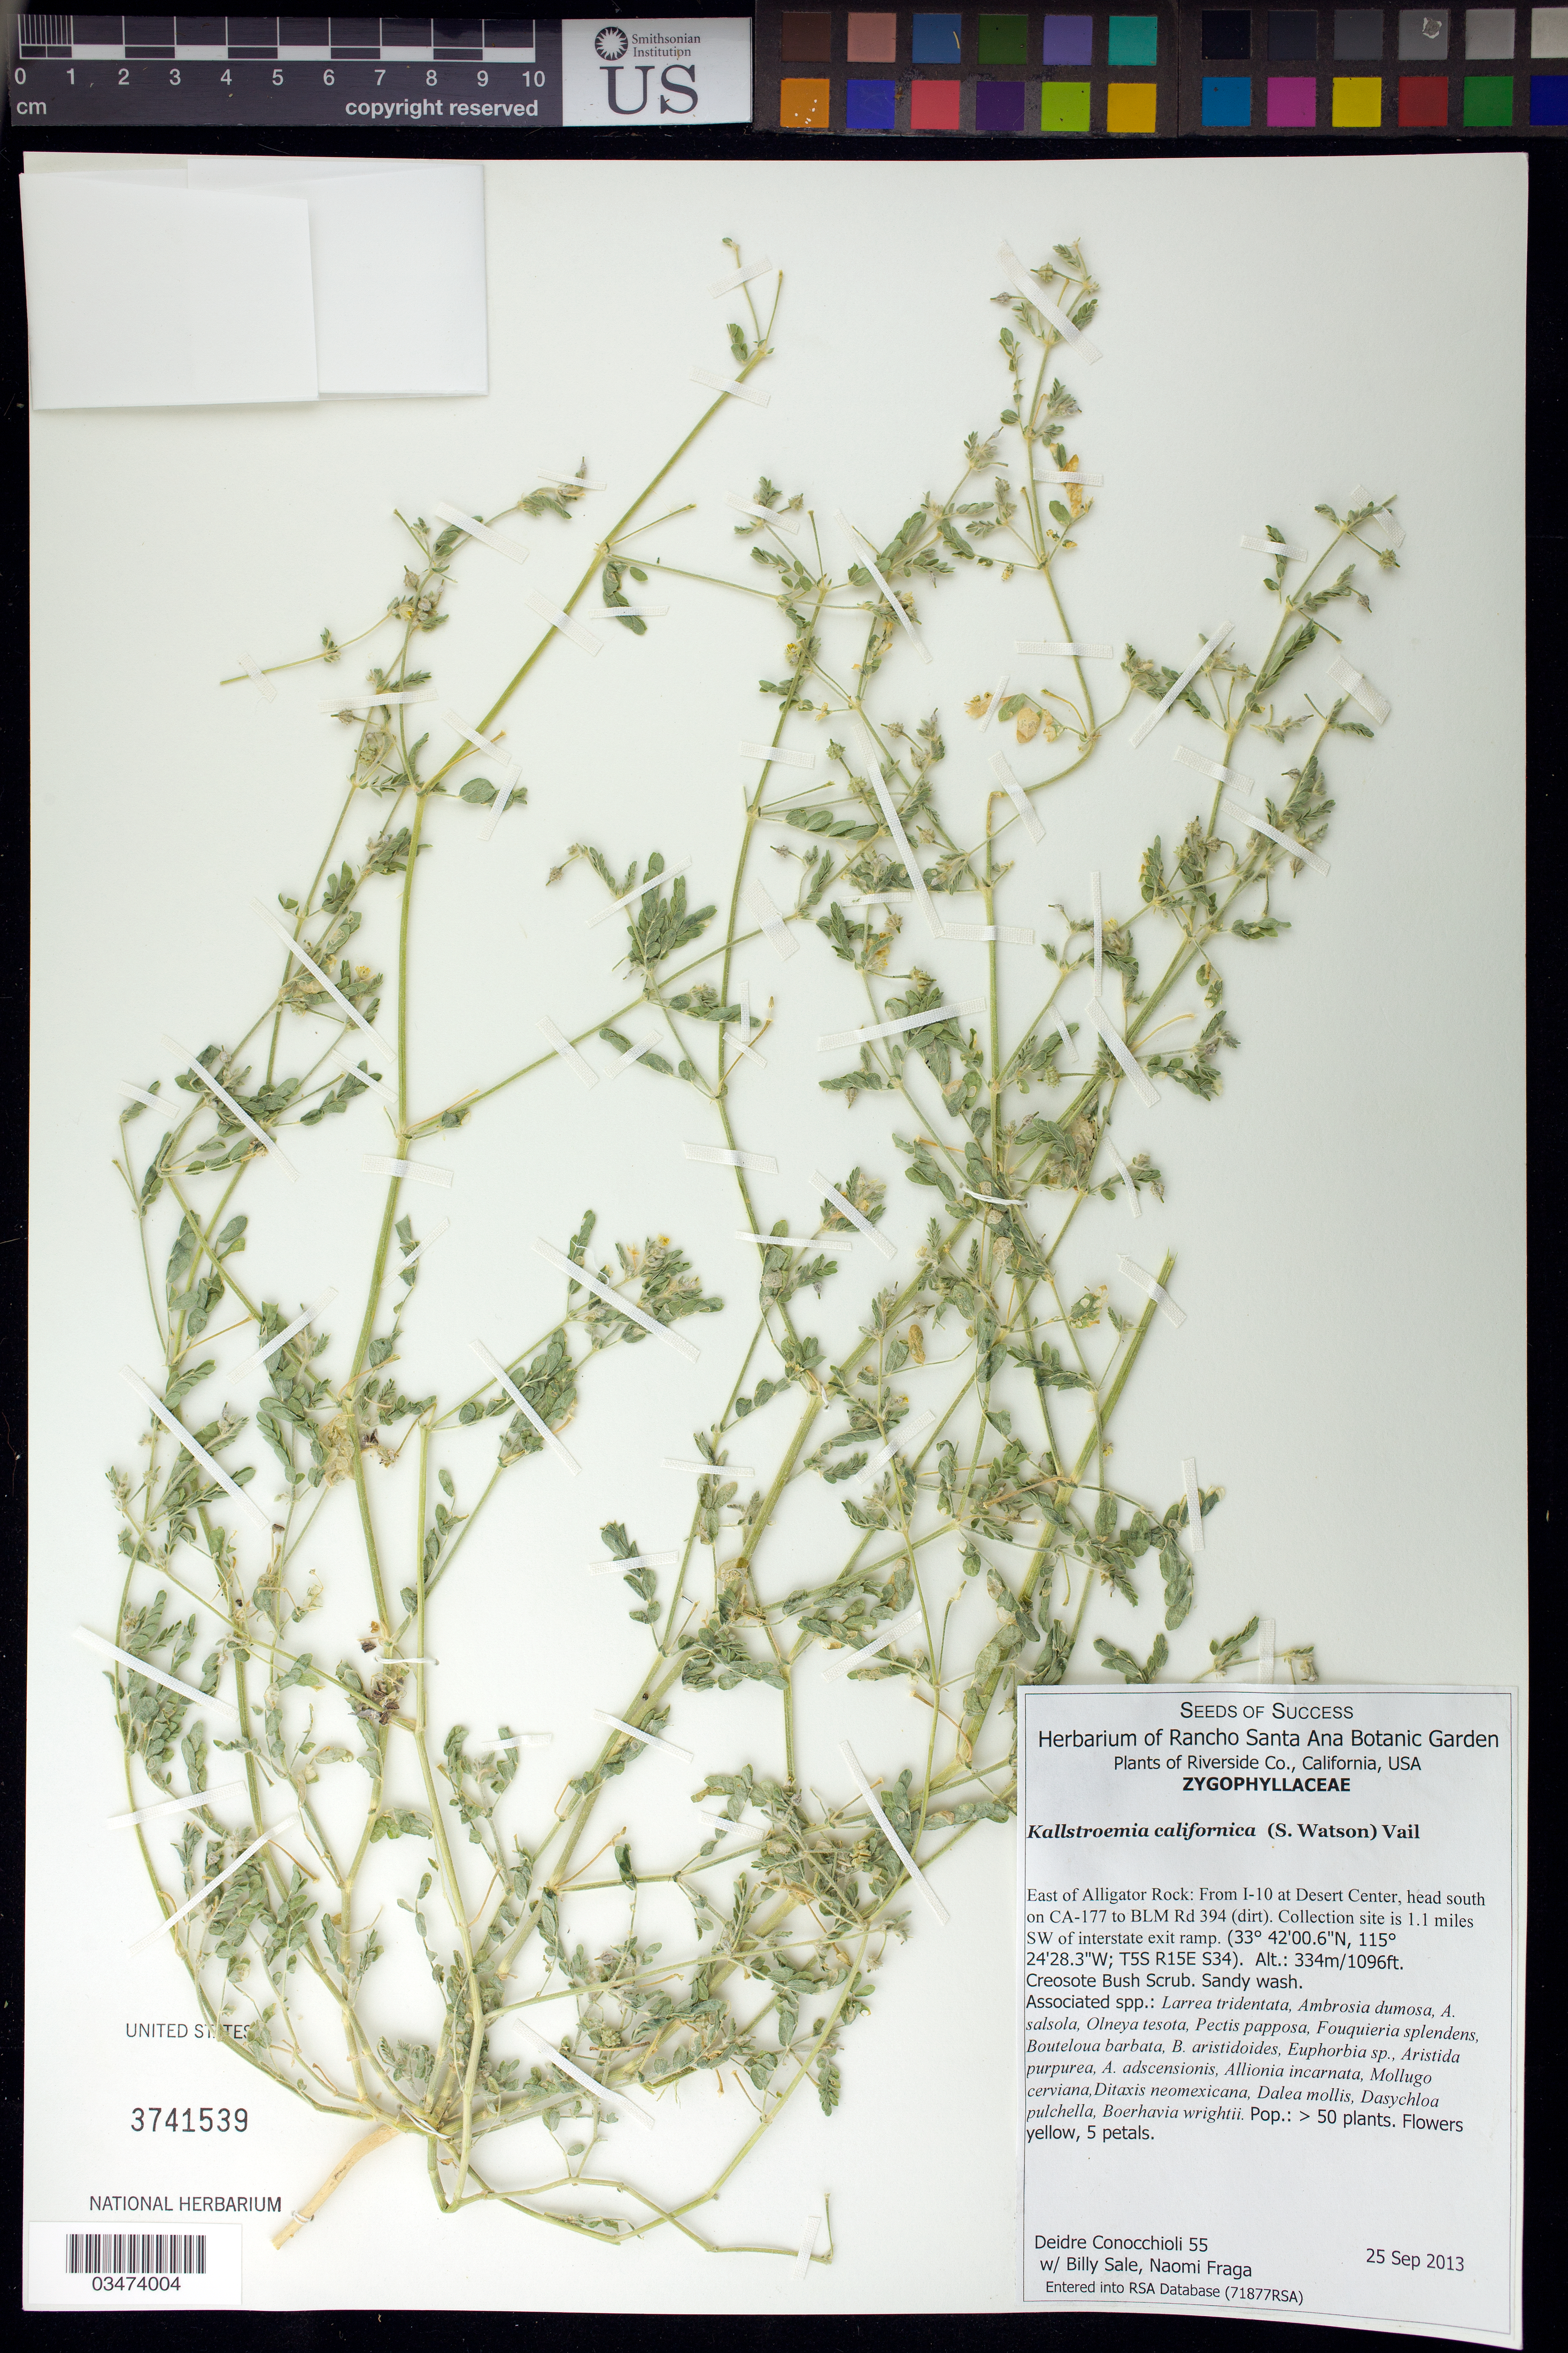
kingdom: Plantae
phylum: Tracheophyta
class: Magnoliopsida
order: Zygophyllales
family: Zygophyllaceae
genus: Kallstroemia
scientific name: Kallstroemia californica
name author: (S. Watson) Vail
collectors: D. Conocchioli, B. Sale & N. Fraga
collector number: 55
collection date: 2013-09-25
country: United States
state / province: California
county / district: Riverside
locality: E of Alligator Rock, south on CA-177 to BLM Rd 394, 1.1 miles SW of interstate exit ramp.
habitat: Creosote Bush Scrub. Sandy wash.Associated species: Olneya tesota, Larrea trinedata, Ambrosa dumosa, Dalea mollis, ect.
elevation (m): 334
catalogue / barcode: US 3741539